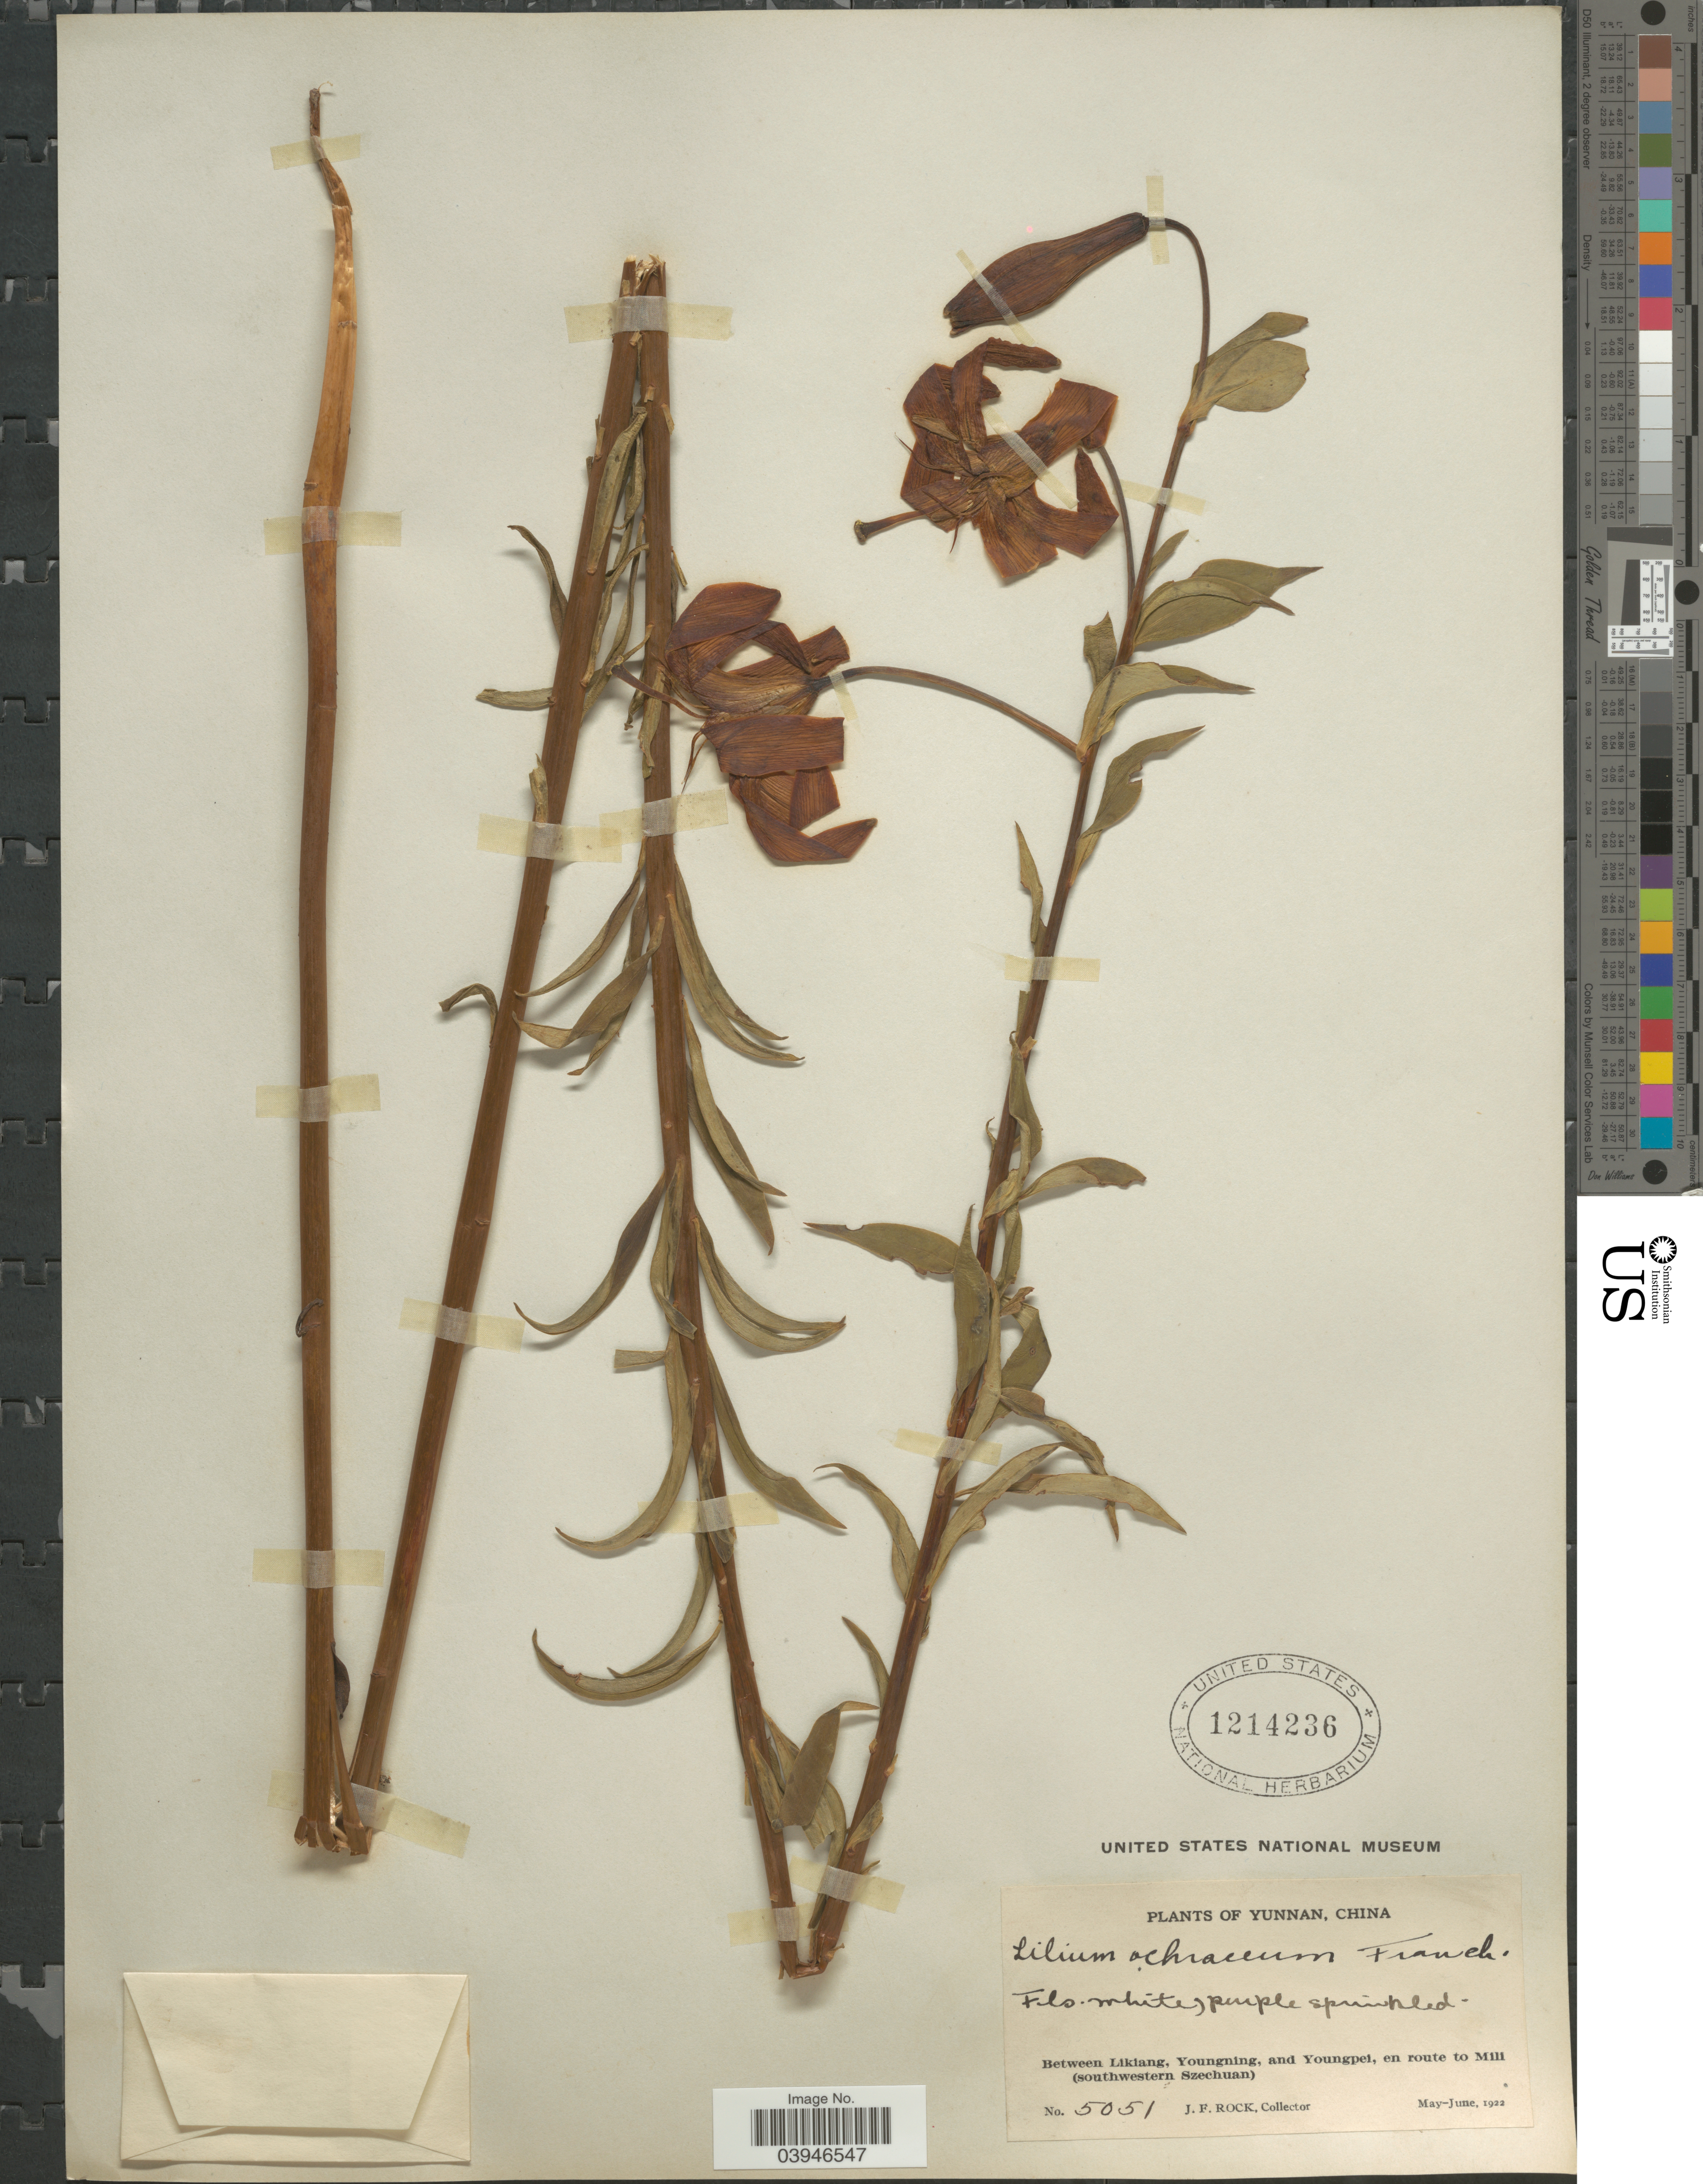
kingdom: Plantae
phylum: Tracheophyta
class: Liliopsida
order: Liliales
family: Liliaceae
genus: Lilium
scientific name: Lilium ochraceum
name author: Franch.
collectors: J. Rock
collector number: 5051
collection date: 1922-05/1922-06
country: China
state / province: Yunnan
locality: Between Likiang, Youngning, and Youngpei, en route to Mili (southwestern Szechuan).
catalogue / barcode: US 1214236